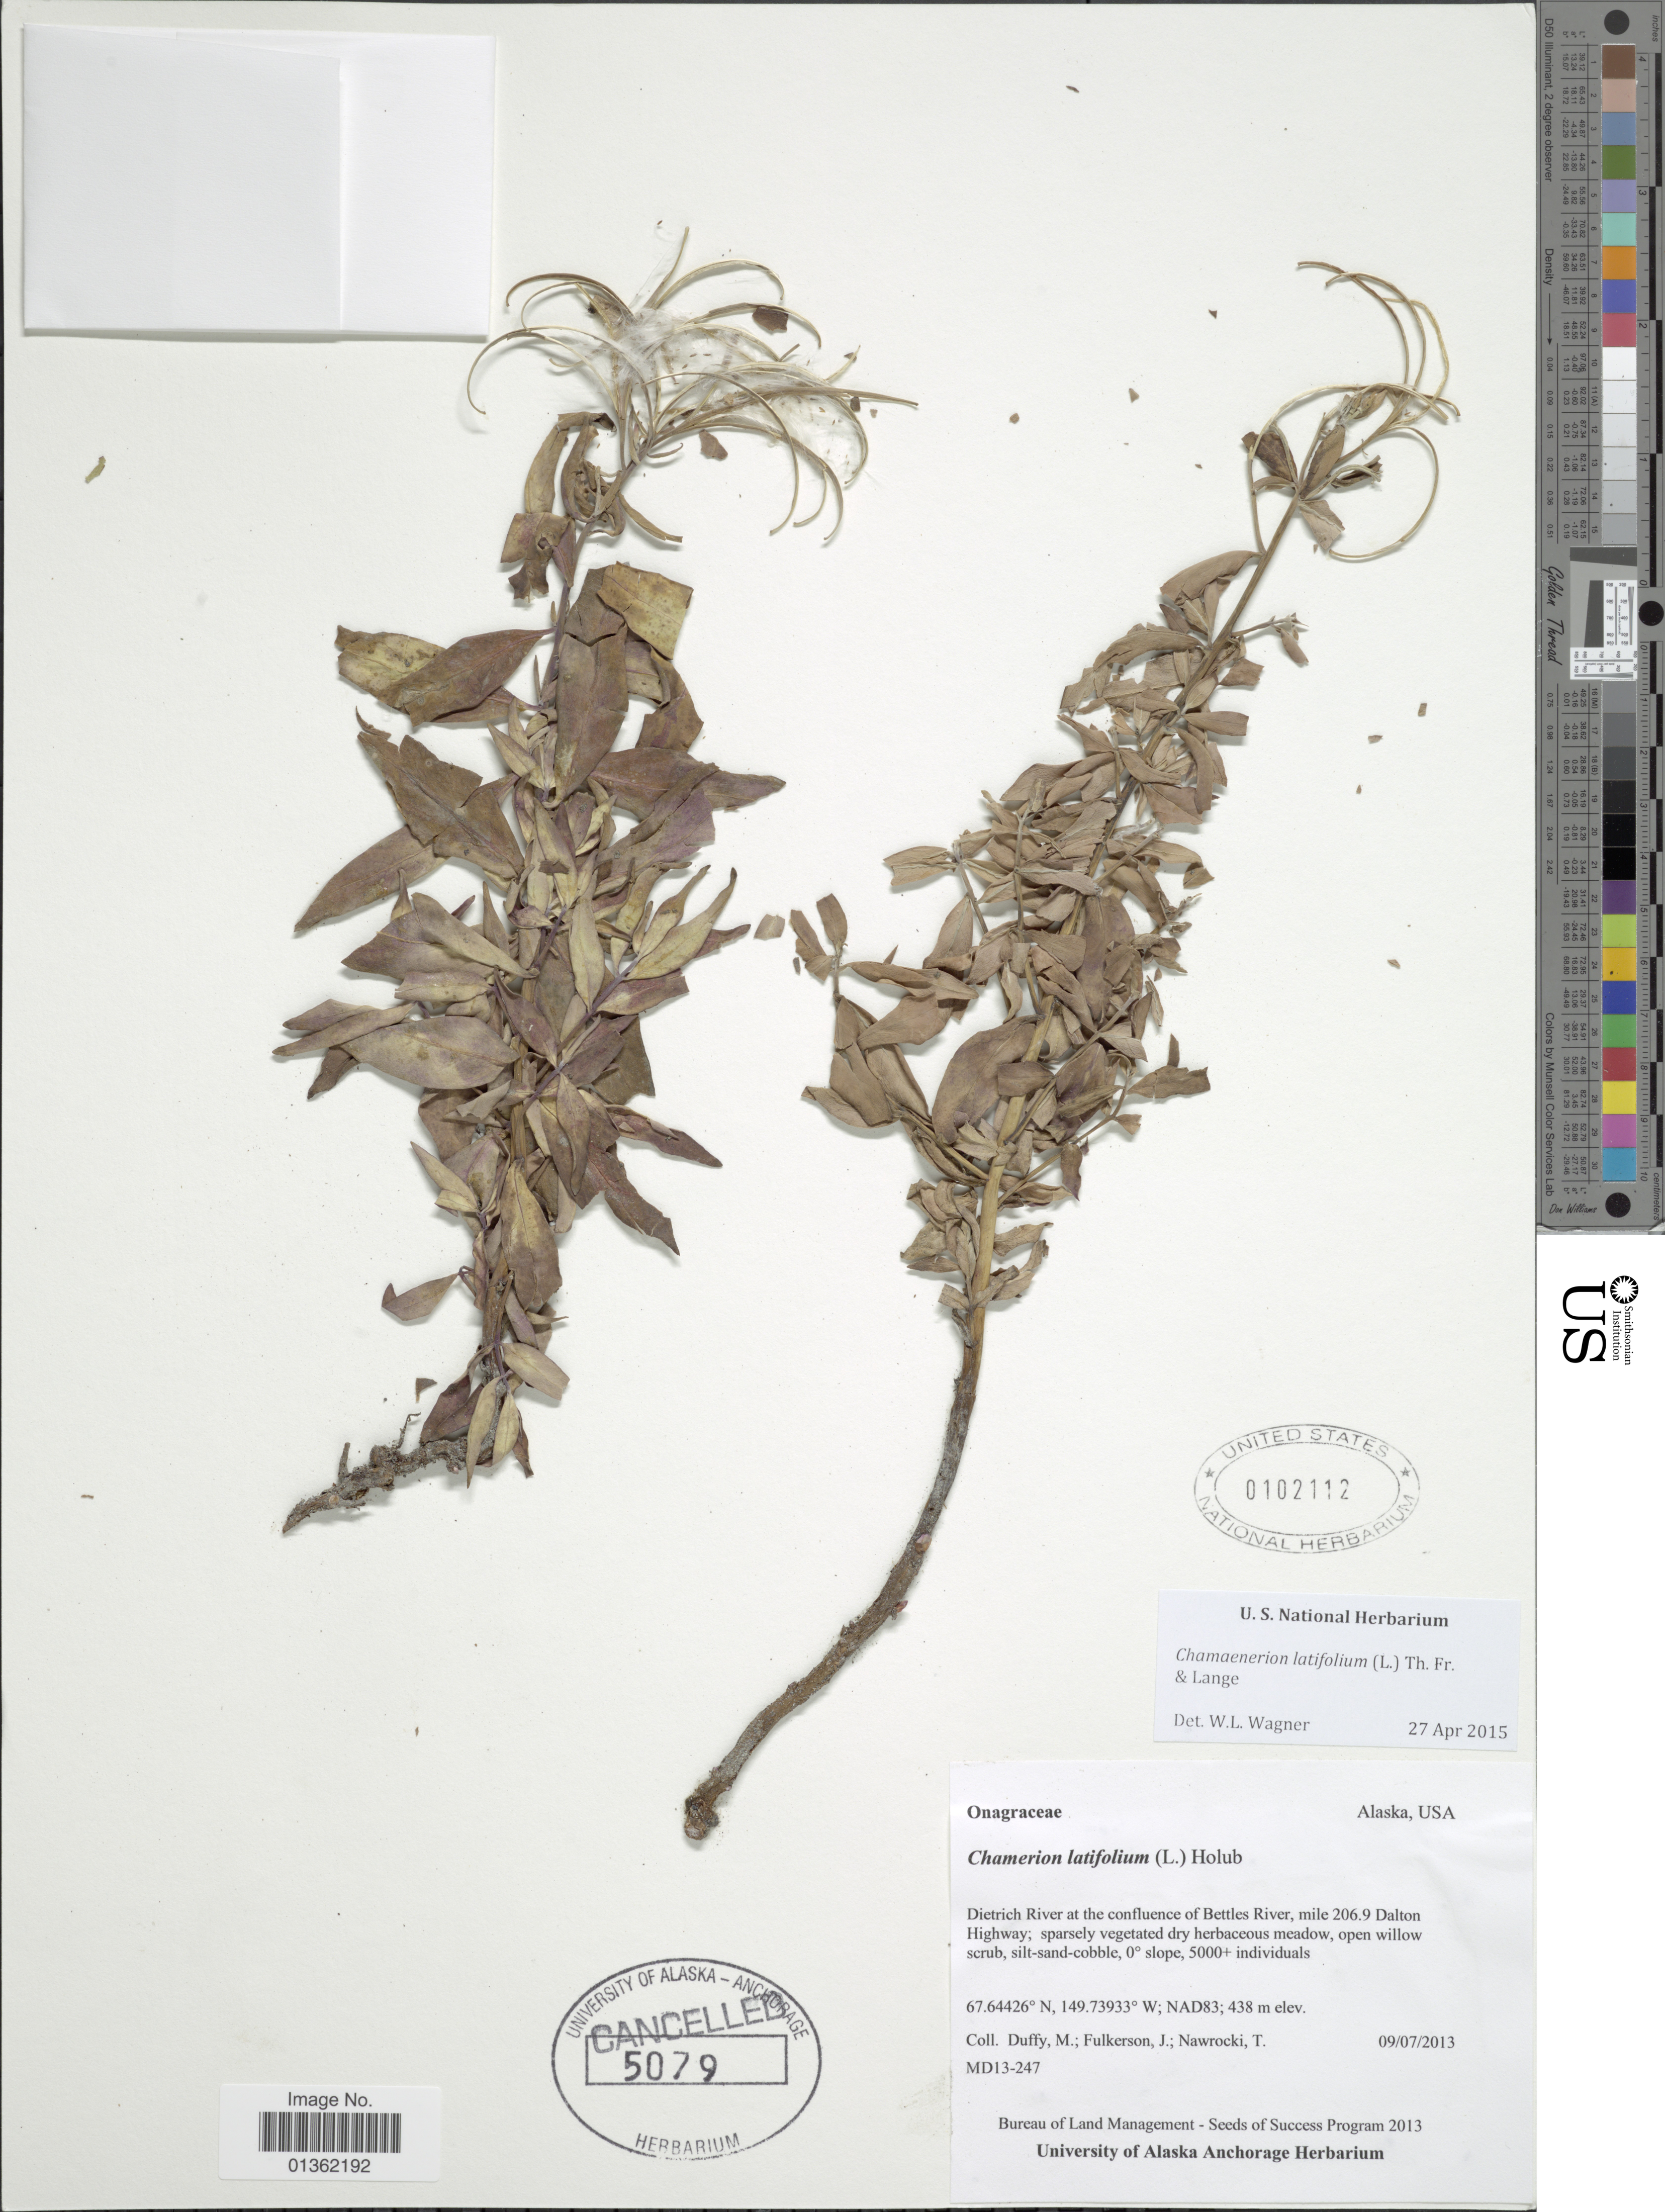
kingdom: Plantae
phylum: Tracheophyta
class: Magnoliopsida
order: Myrtales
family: Onagraceae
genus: Chamaenerion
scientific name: Chamaenerion latifolium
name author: (L.) Th. Fr. & Lange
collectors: M. Duffy, J. Fulkerson & T. Nawrocki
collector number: MD13-247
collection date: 2013-07-09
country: United States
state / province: Alaska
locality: Dietrich River at the confluence of Bettles River, mile 206.9 Dalton Highway.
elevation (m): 438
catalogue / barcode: US 102112